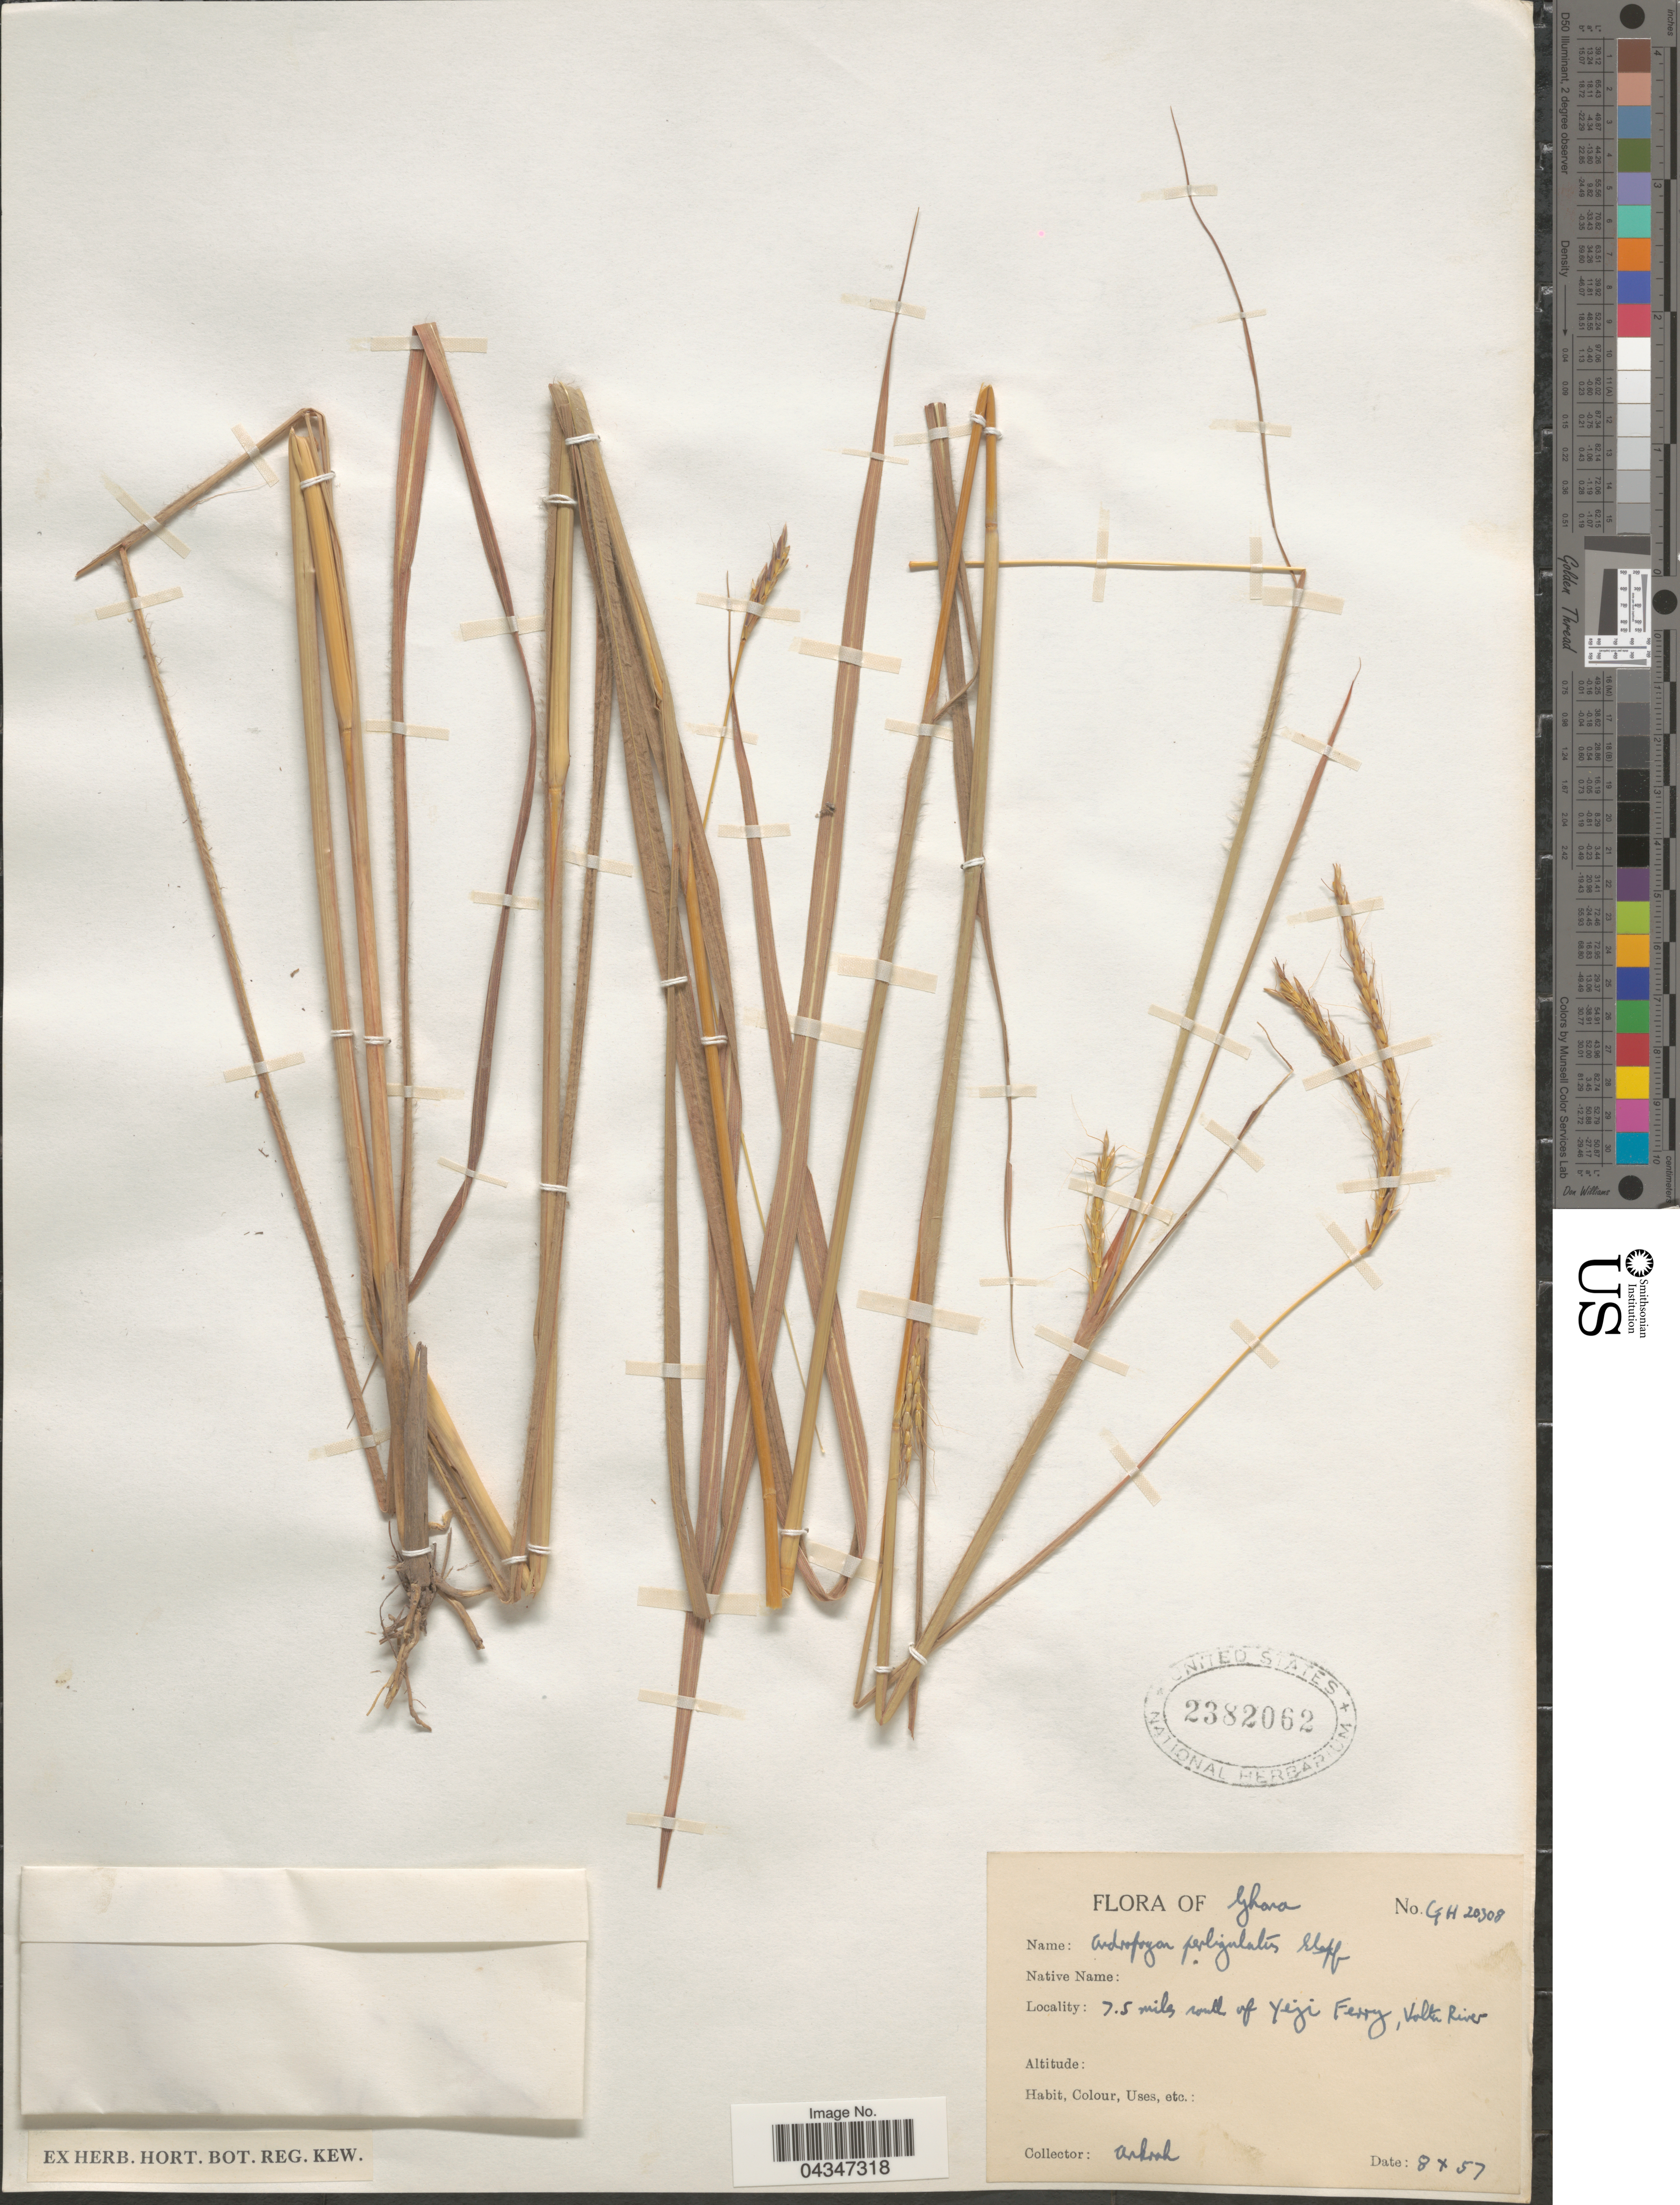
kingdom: Plantae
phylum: Tracheophyta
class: Liliopsida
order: Poales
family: Poaceae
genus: Andropogon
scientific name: Andropogon perligulatus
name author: Stapf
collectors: J. Ankrah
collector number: GH20308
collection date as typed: Transcribed d/m/y: 8/10/57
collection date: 1957-10-08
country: Ghana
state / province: Volta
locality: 7.5 miles south of Yeji Ferry, Volta River.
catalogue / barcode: US 2382062